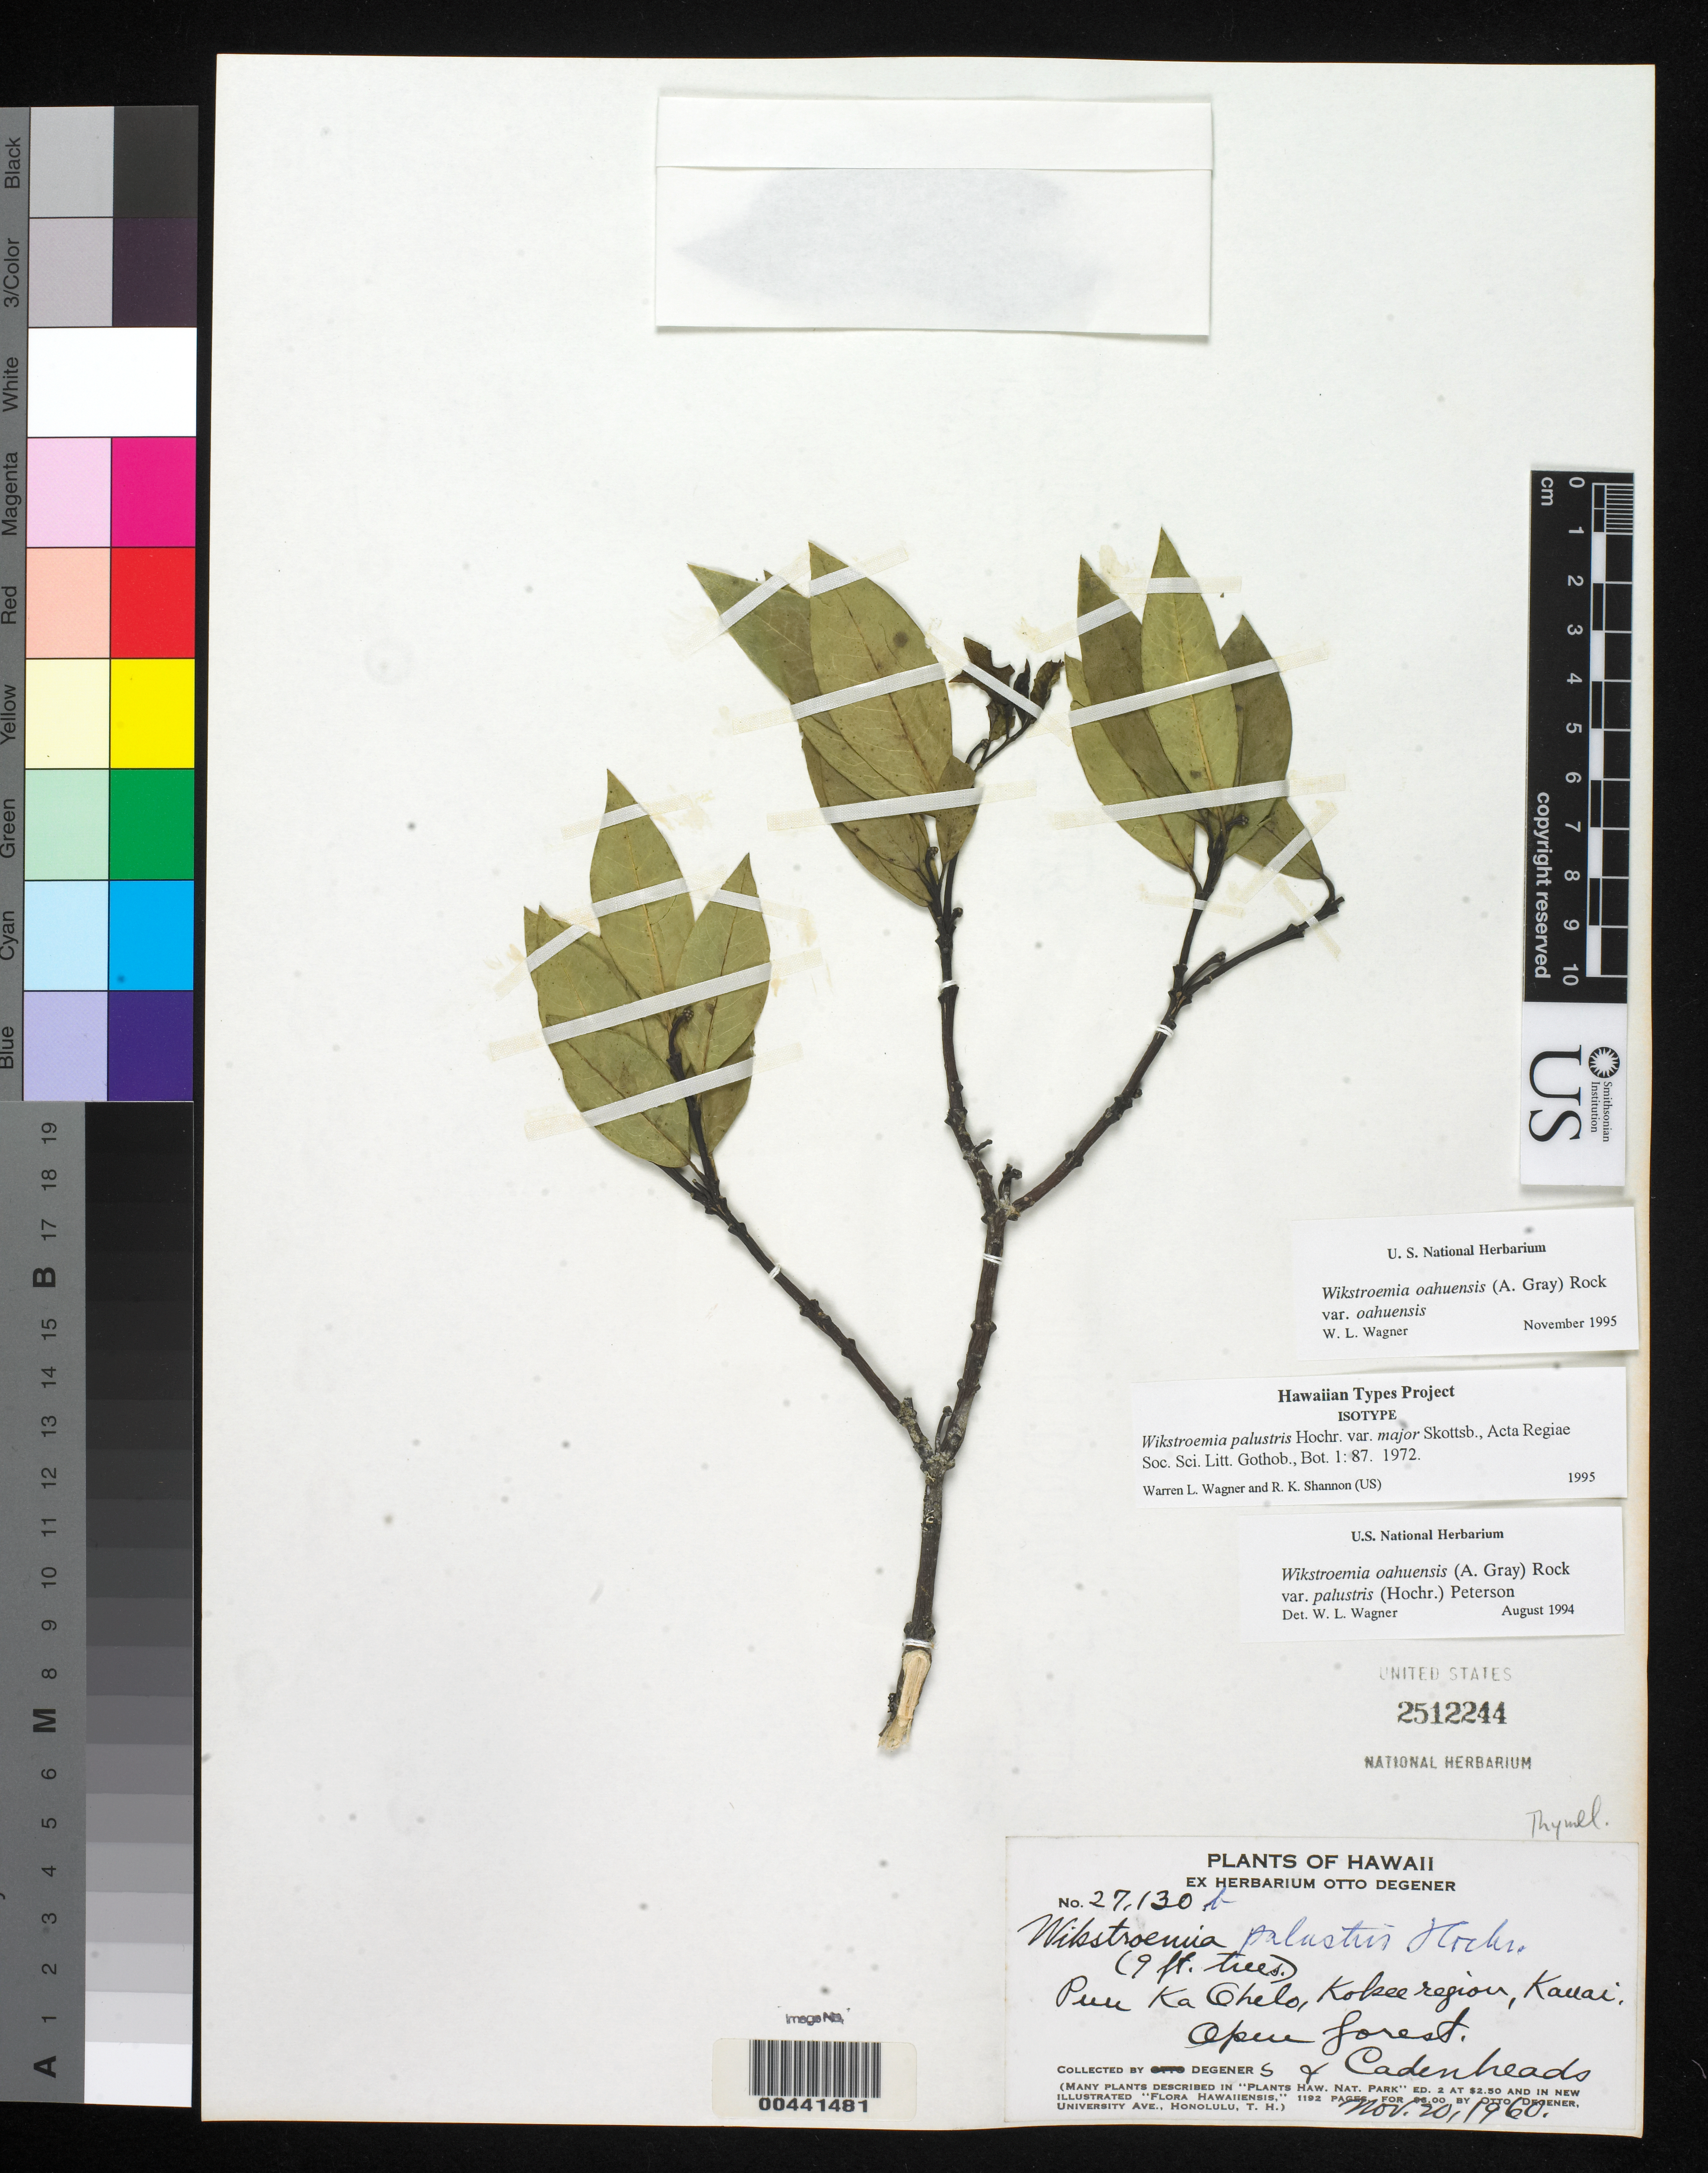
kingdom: Plantae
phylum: Tracheophyta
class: Magnoliopsida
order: Malvales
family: Thymelaeaceae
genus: Wikstroemia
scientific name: Wikstroemia palustris var. major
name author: Skottsb.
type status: Isotype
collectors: O. Degener & W. Cadenheads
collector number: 27130 b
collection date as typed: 20 Nov 1960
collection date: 1960-11-20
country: United States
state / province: Hawaii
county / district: Kauai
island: Kaua'i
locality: Puu Ka Ohelo, Kokee Region.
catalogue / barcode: US 2512244